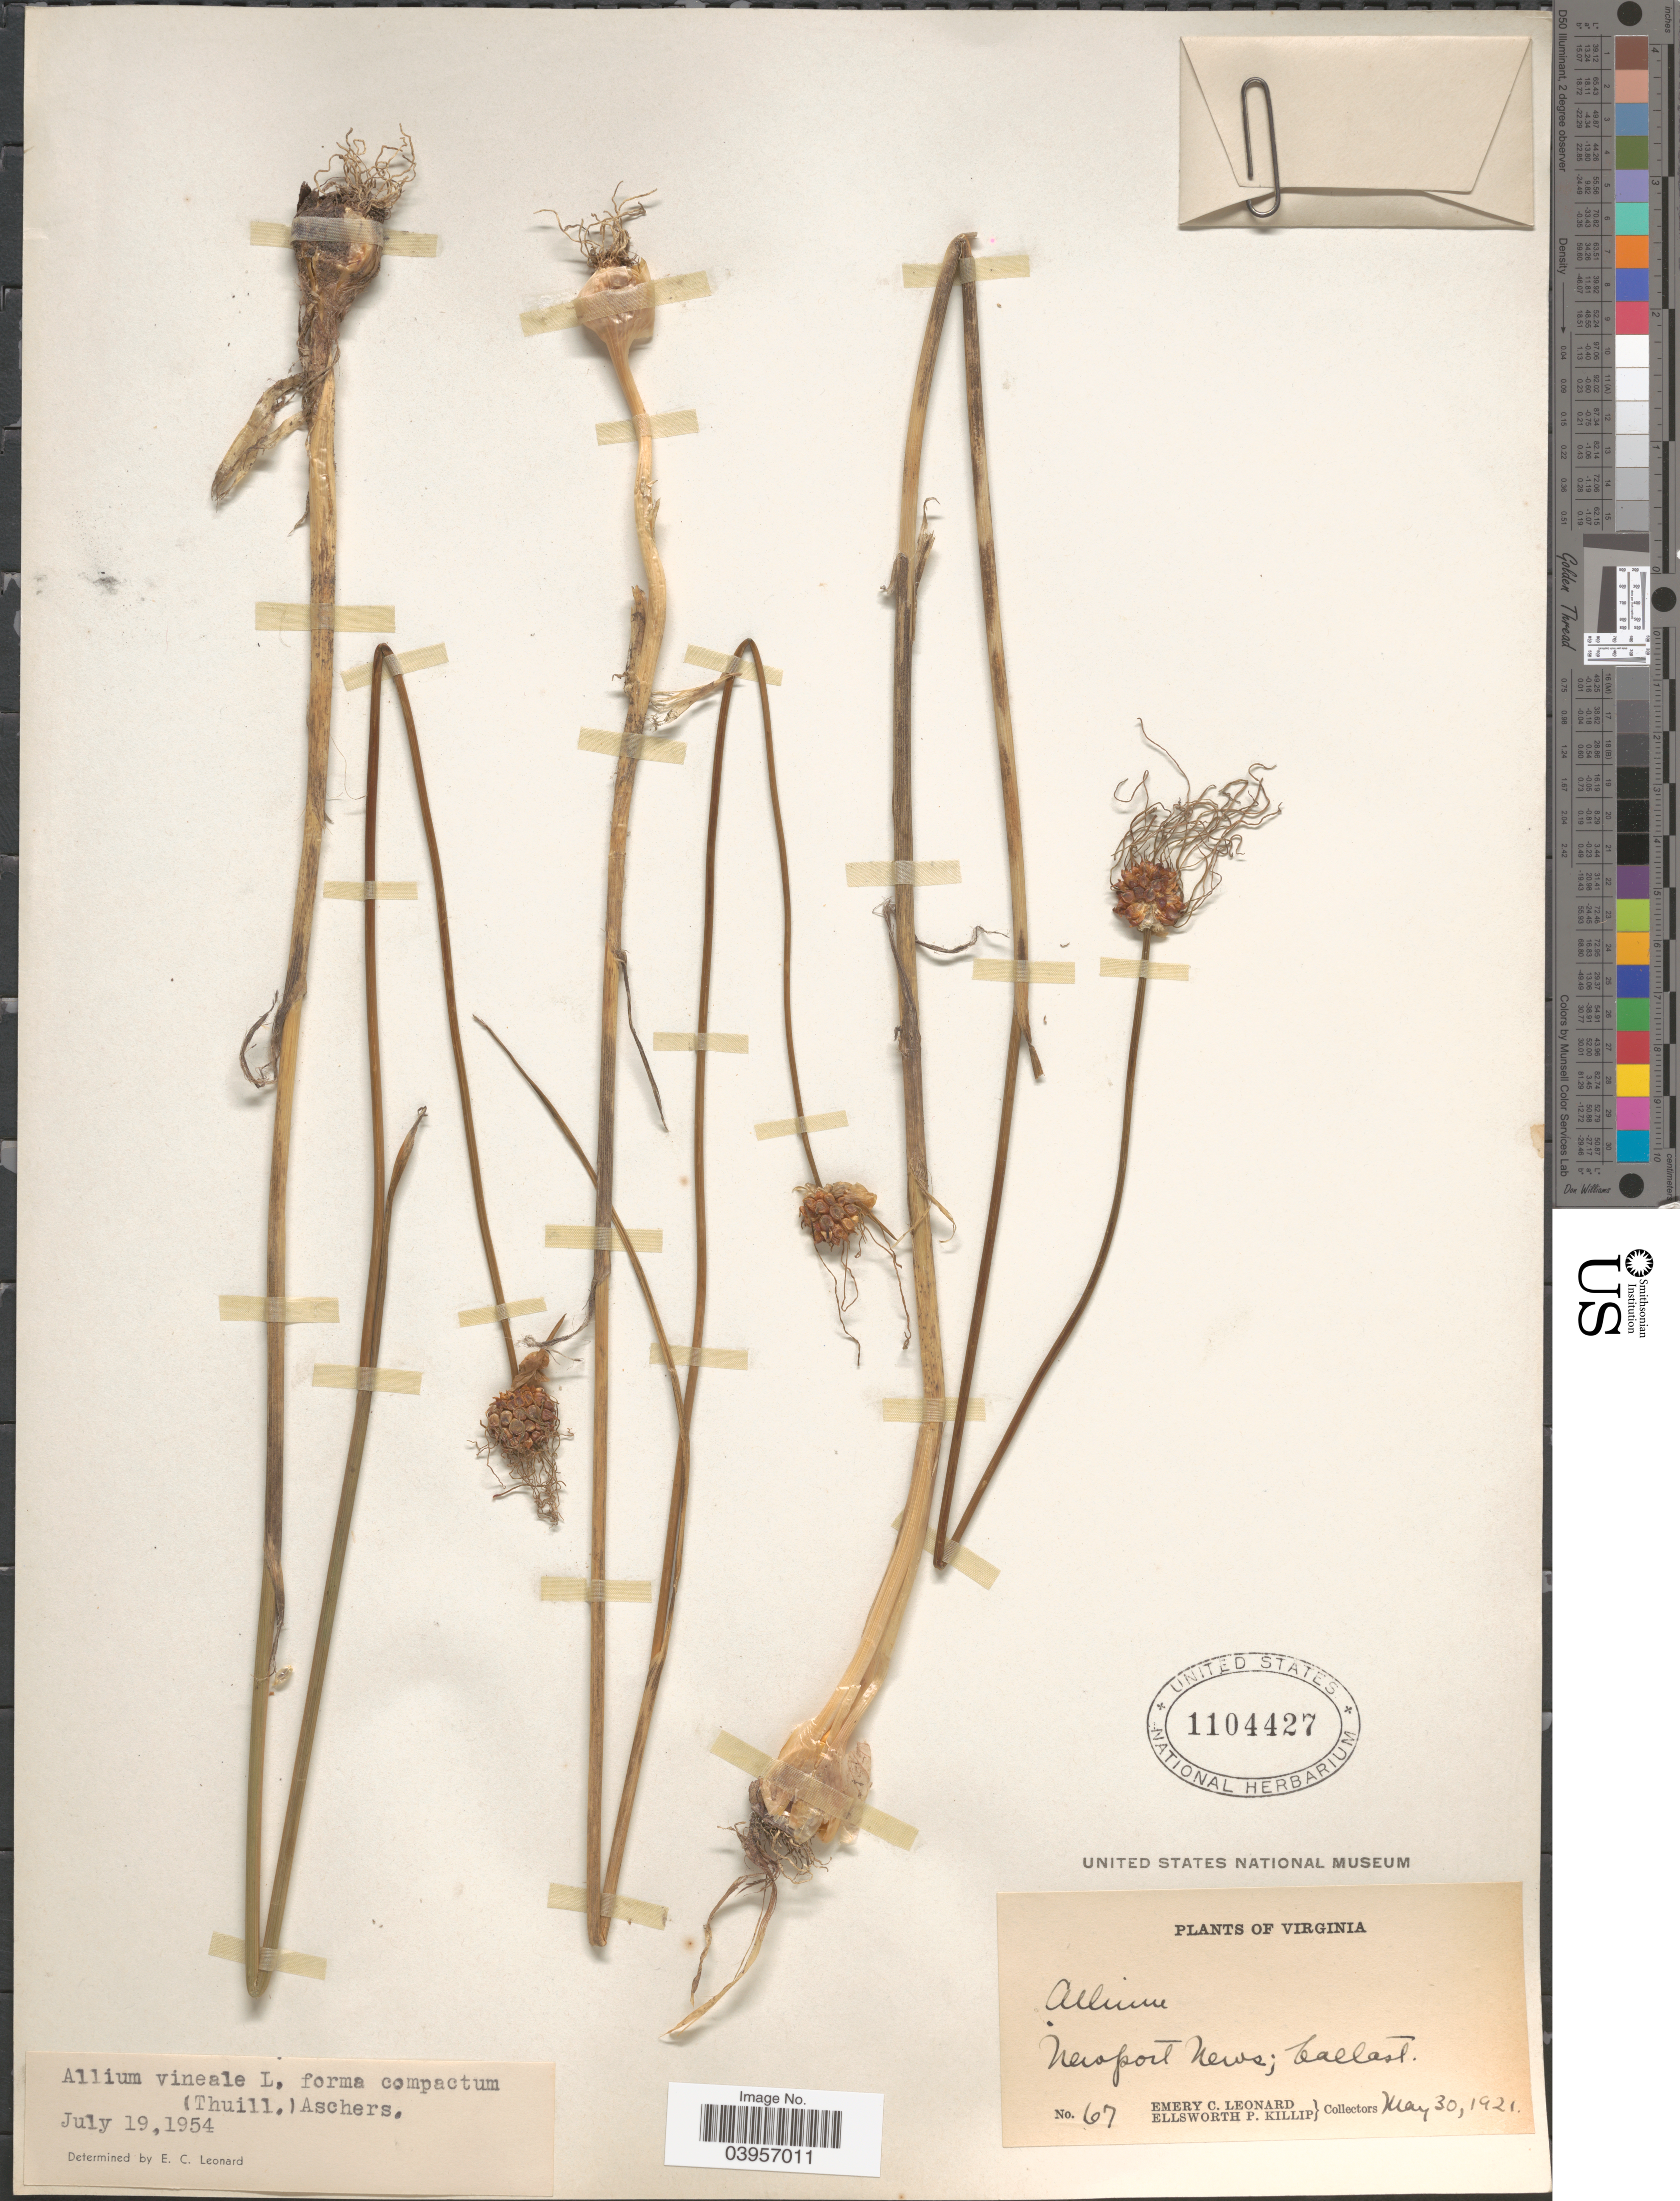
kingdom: Plantae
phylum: Tracheophyta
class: Liliopsida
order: Asparagales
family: Amaryllidaceae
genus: Allium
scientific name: Allium vineale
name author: L.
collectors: E. C. Leonard & E. P. Killip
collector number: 67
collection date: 1921-05-30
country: United States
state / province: Virginia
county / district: City of Newport News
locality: Newport News; Ballast.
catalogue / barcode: US 1104427